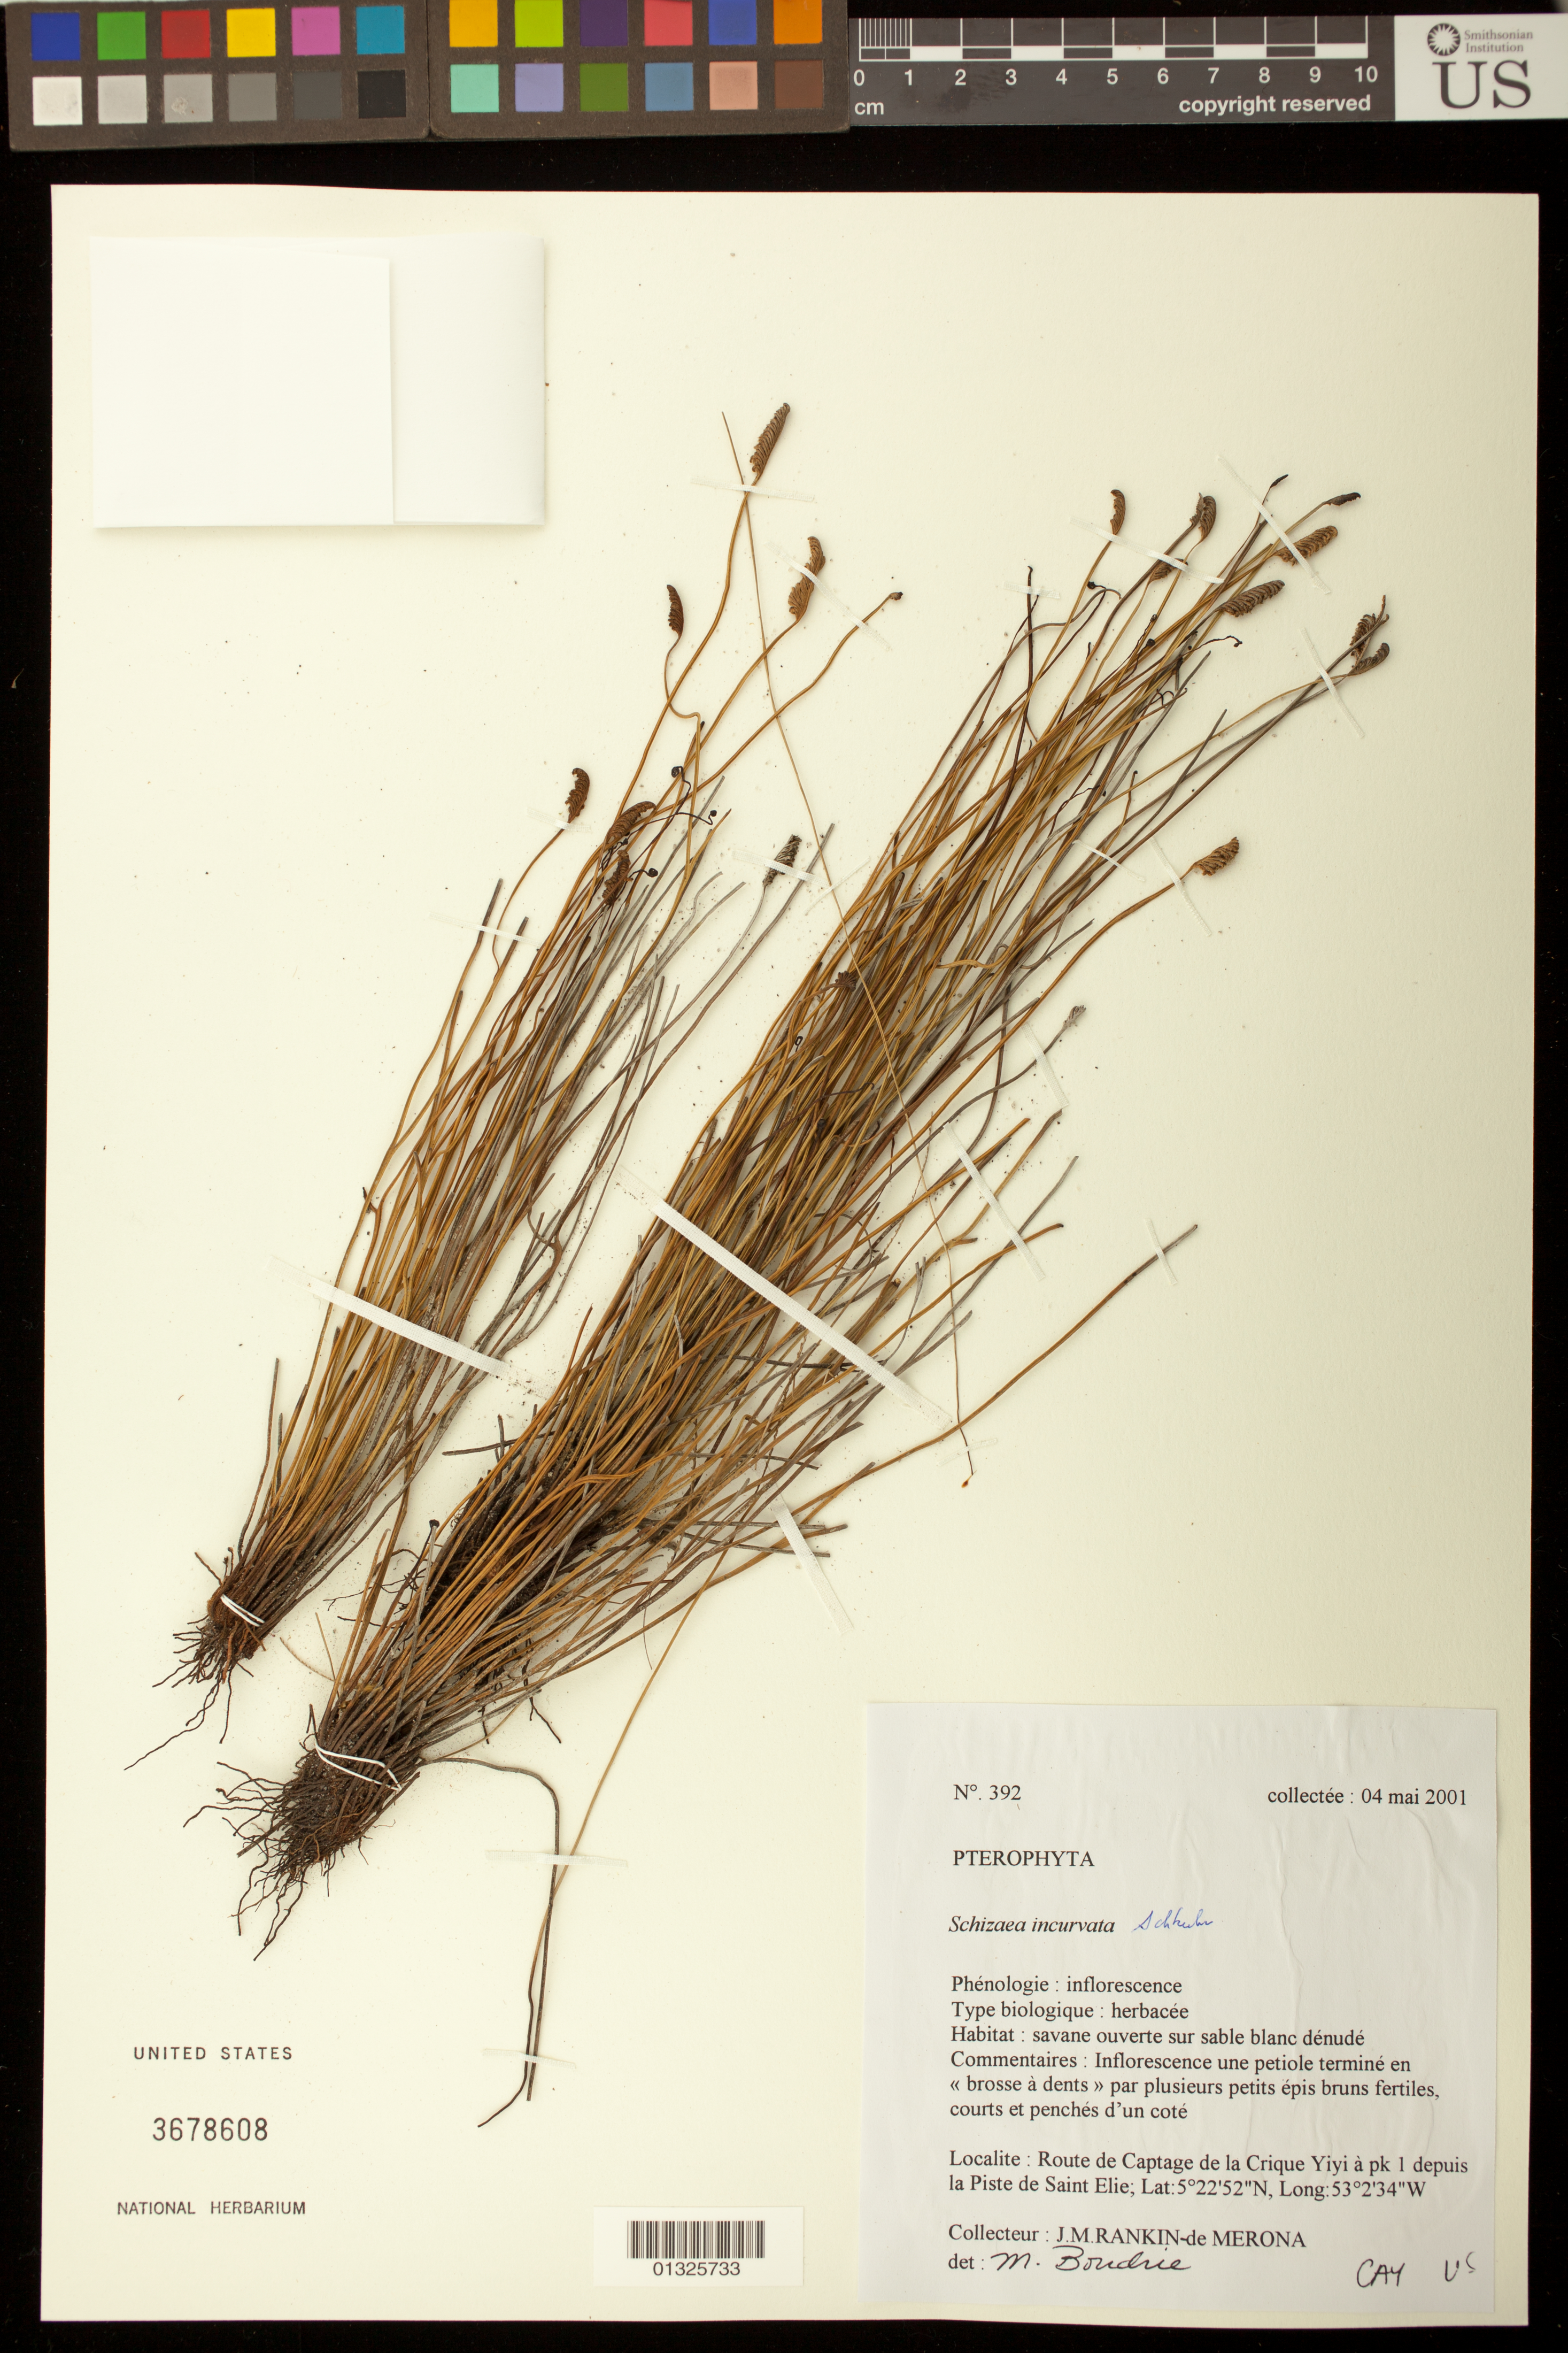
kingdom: Plantae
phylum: Tracheophyta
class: Polypodiopsida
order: Schizaeales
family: Schizaeaceae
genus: Schizaea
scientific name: Schizaea incurvata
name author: Schkuhr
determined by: Boudrie, M.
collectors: J. Rankin-de Merona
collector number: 392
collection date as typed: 04 mai 2001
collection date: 2001-05-04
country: French Guiana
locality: Route de Captage de la Crique Yiyi à pk 1 depuis la Piste de Saint Elie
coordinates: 5 22 52 N, 53 2 34 W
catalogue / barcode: US 3678608